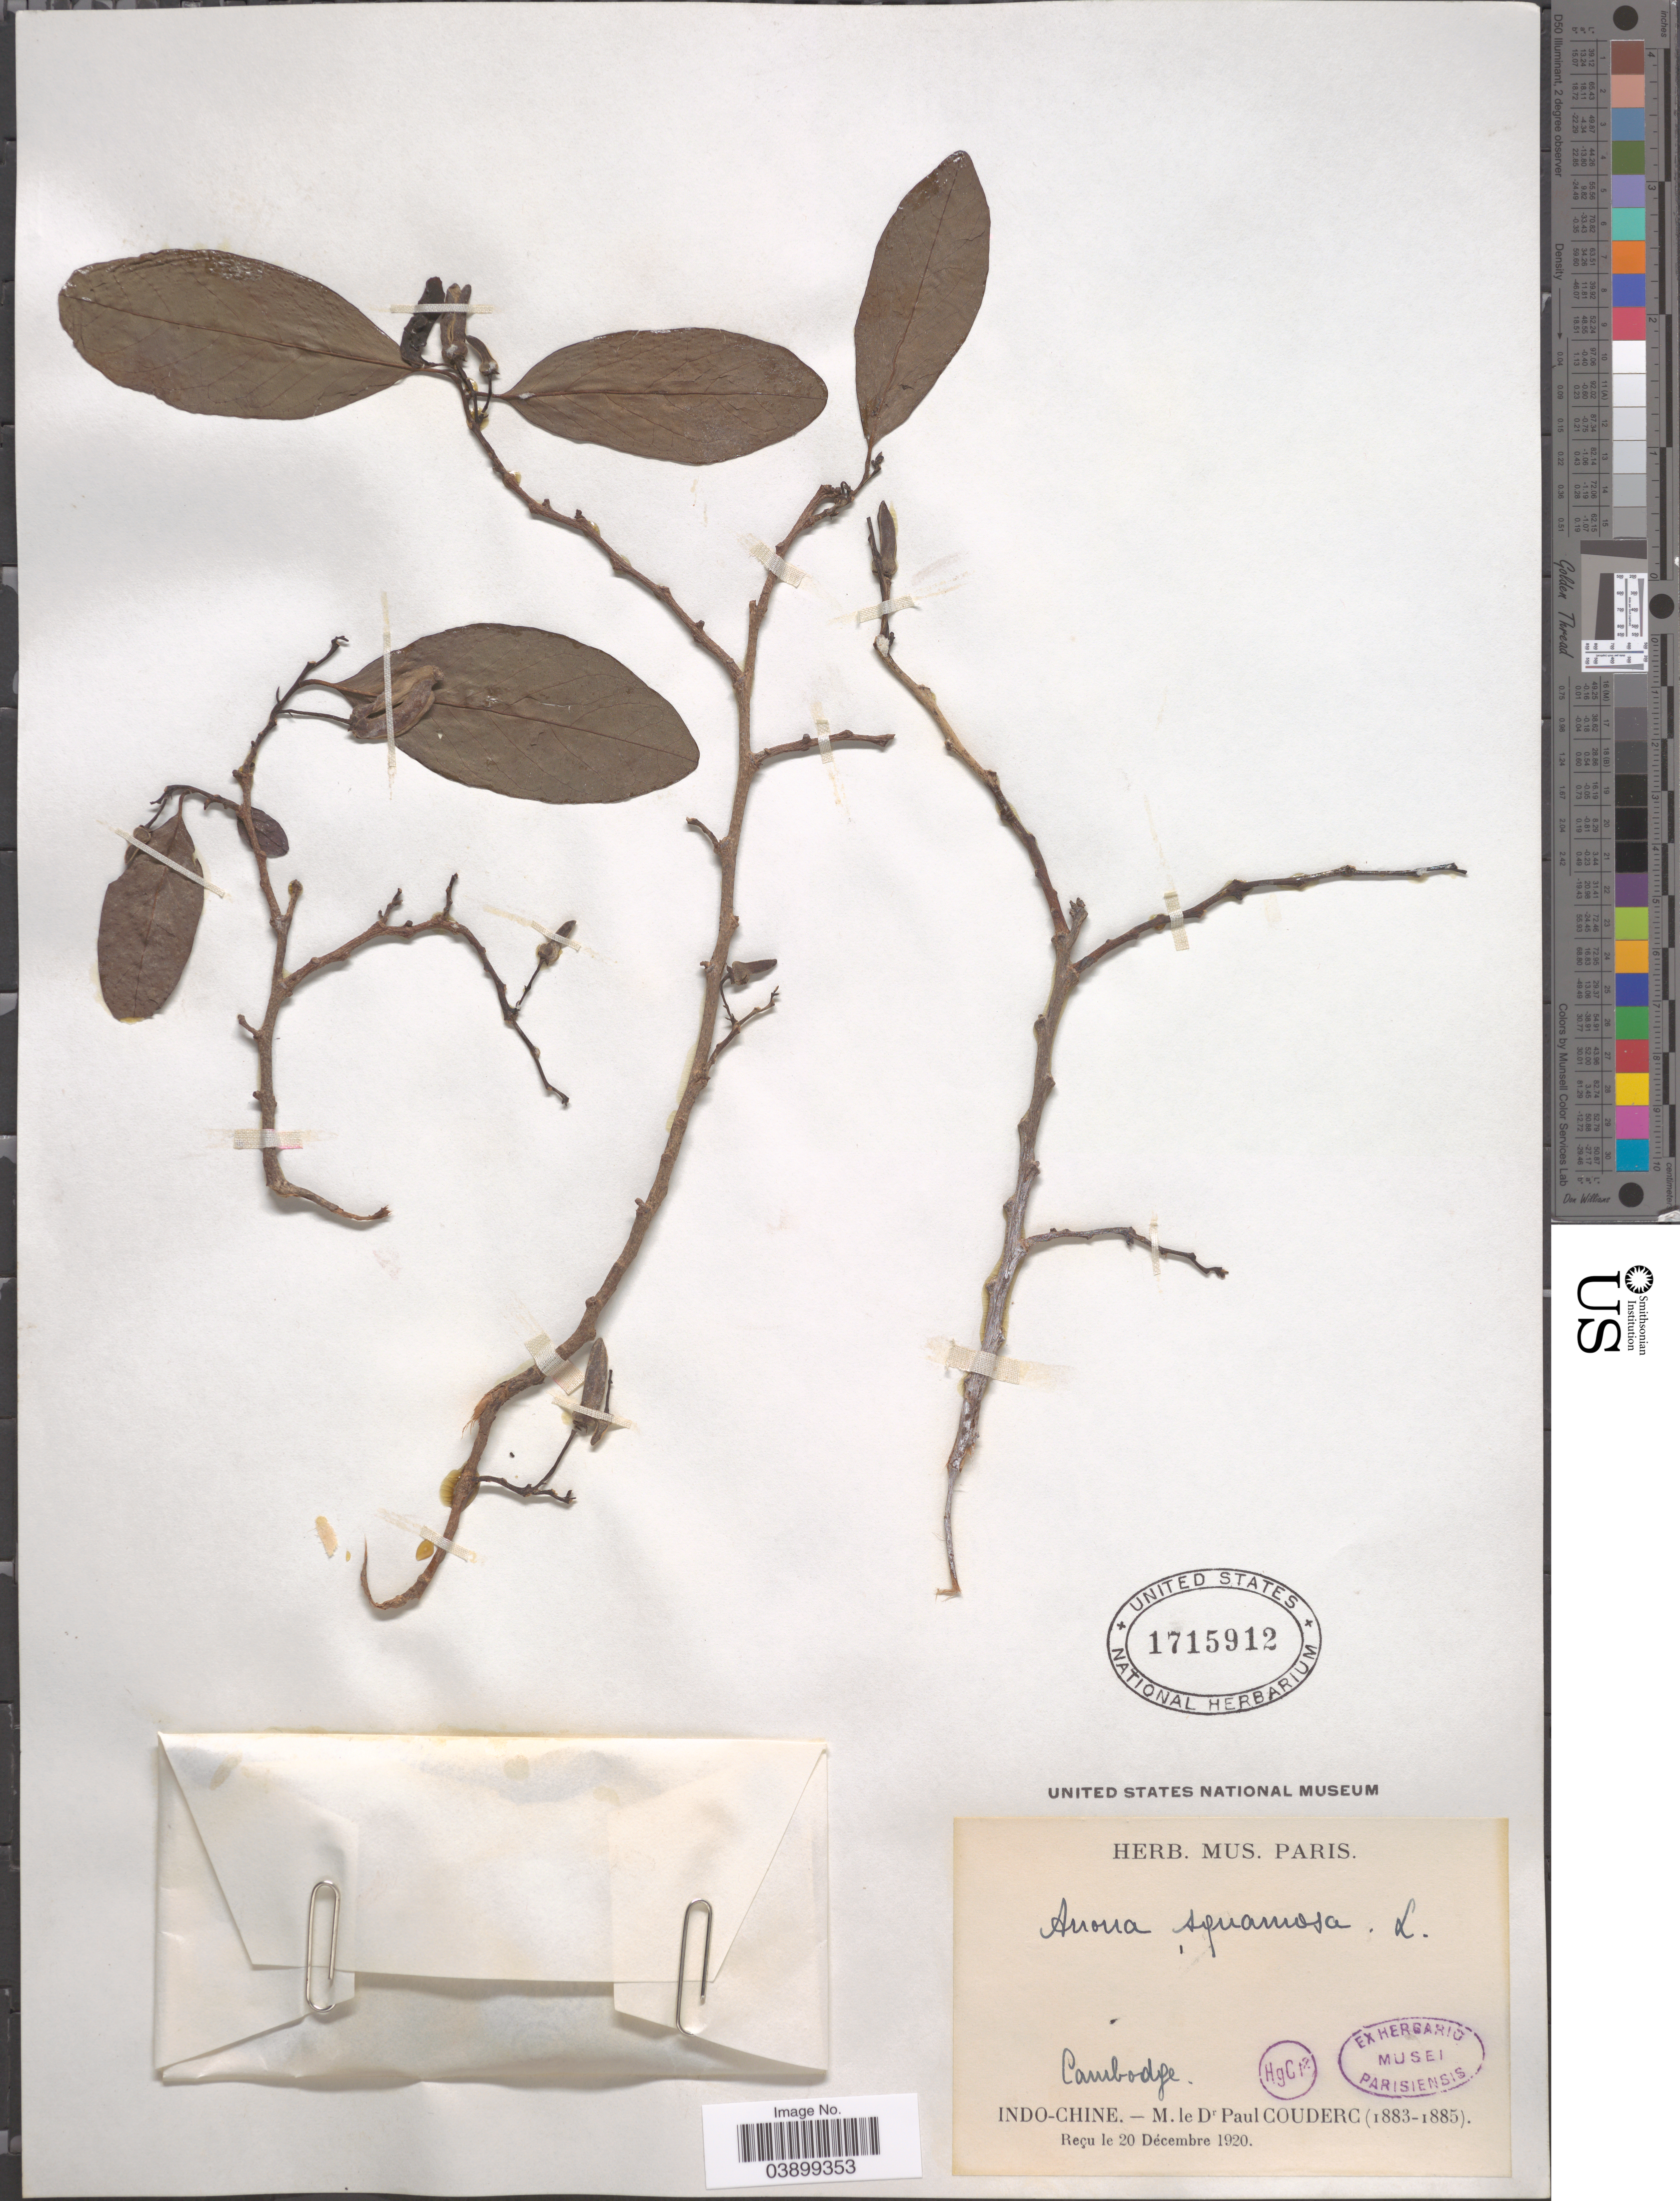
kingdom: Plantae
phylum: Tracheophyta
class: Magnoliopsida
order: Magnoliales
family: Annonaceae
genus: Annona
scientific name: Annona squamosa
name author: L.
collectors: P. Couderc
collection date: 1883/1885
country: Cambodia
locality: Indo-Chine.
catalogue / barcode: US 1715912